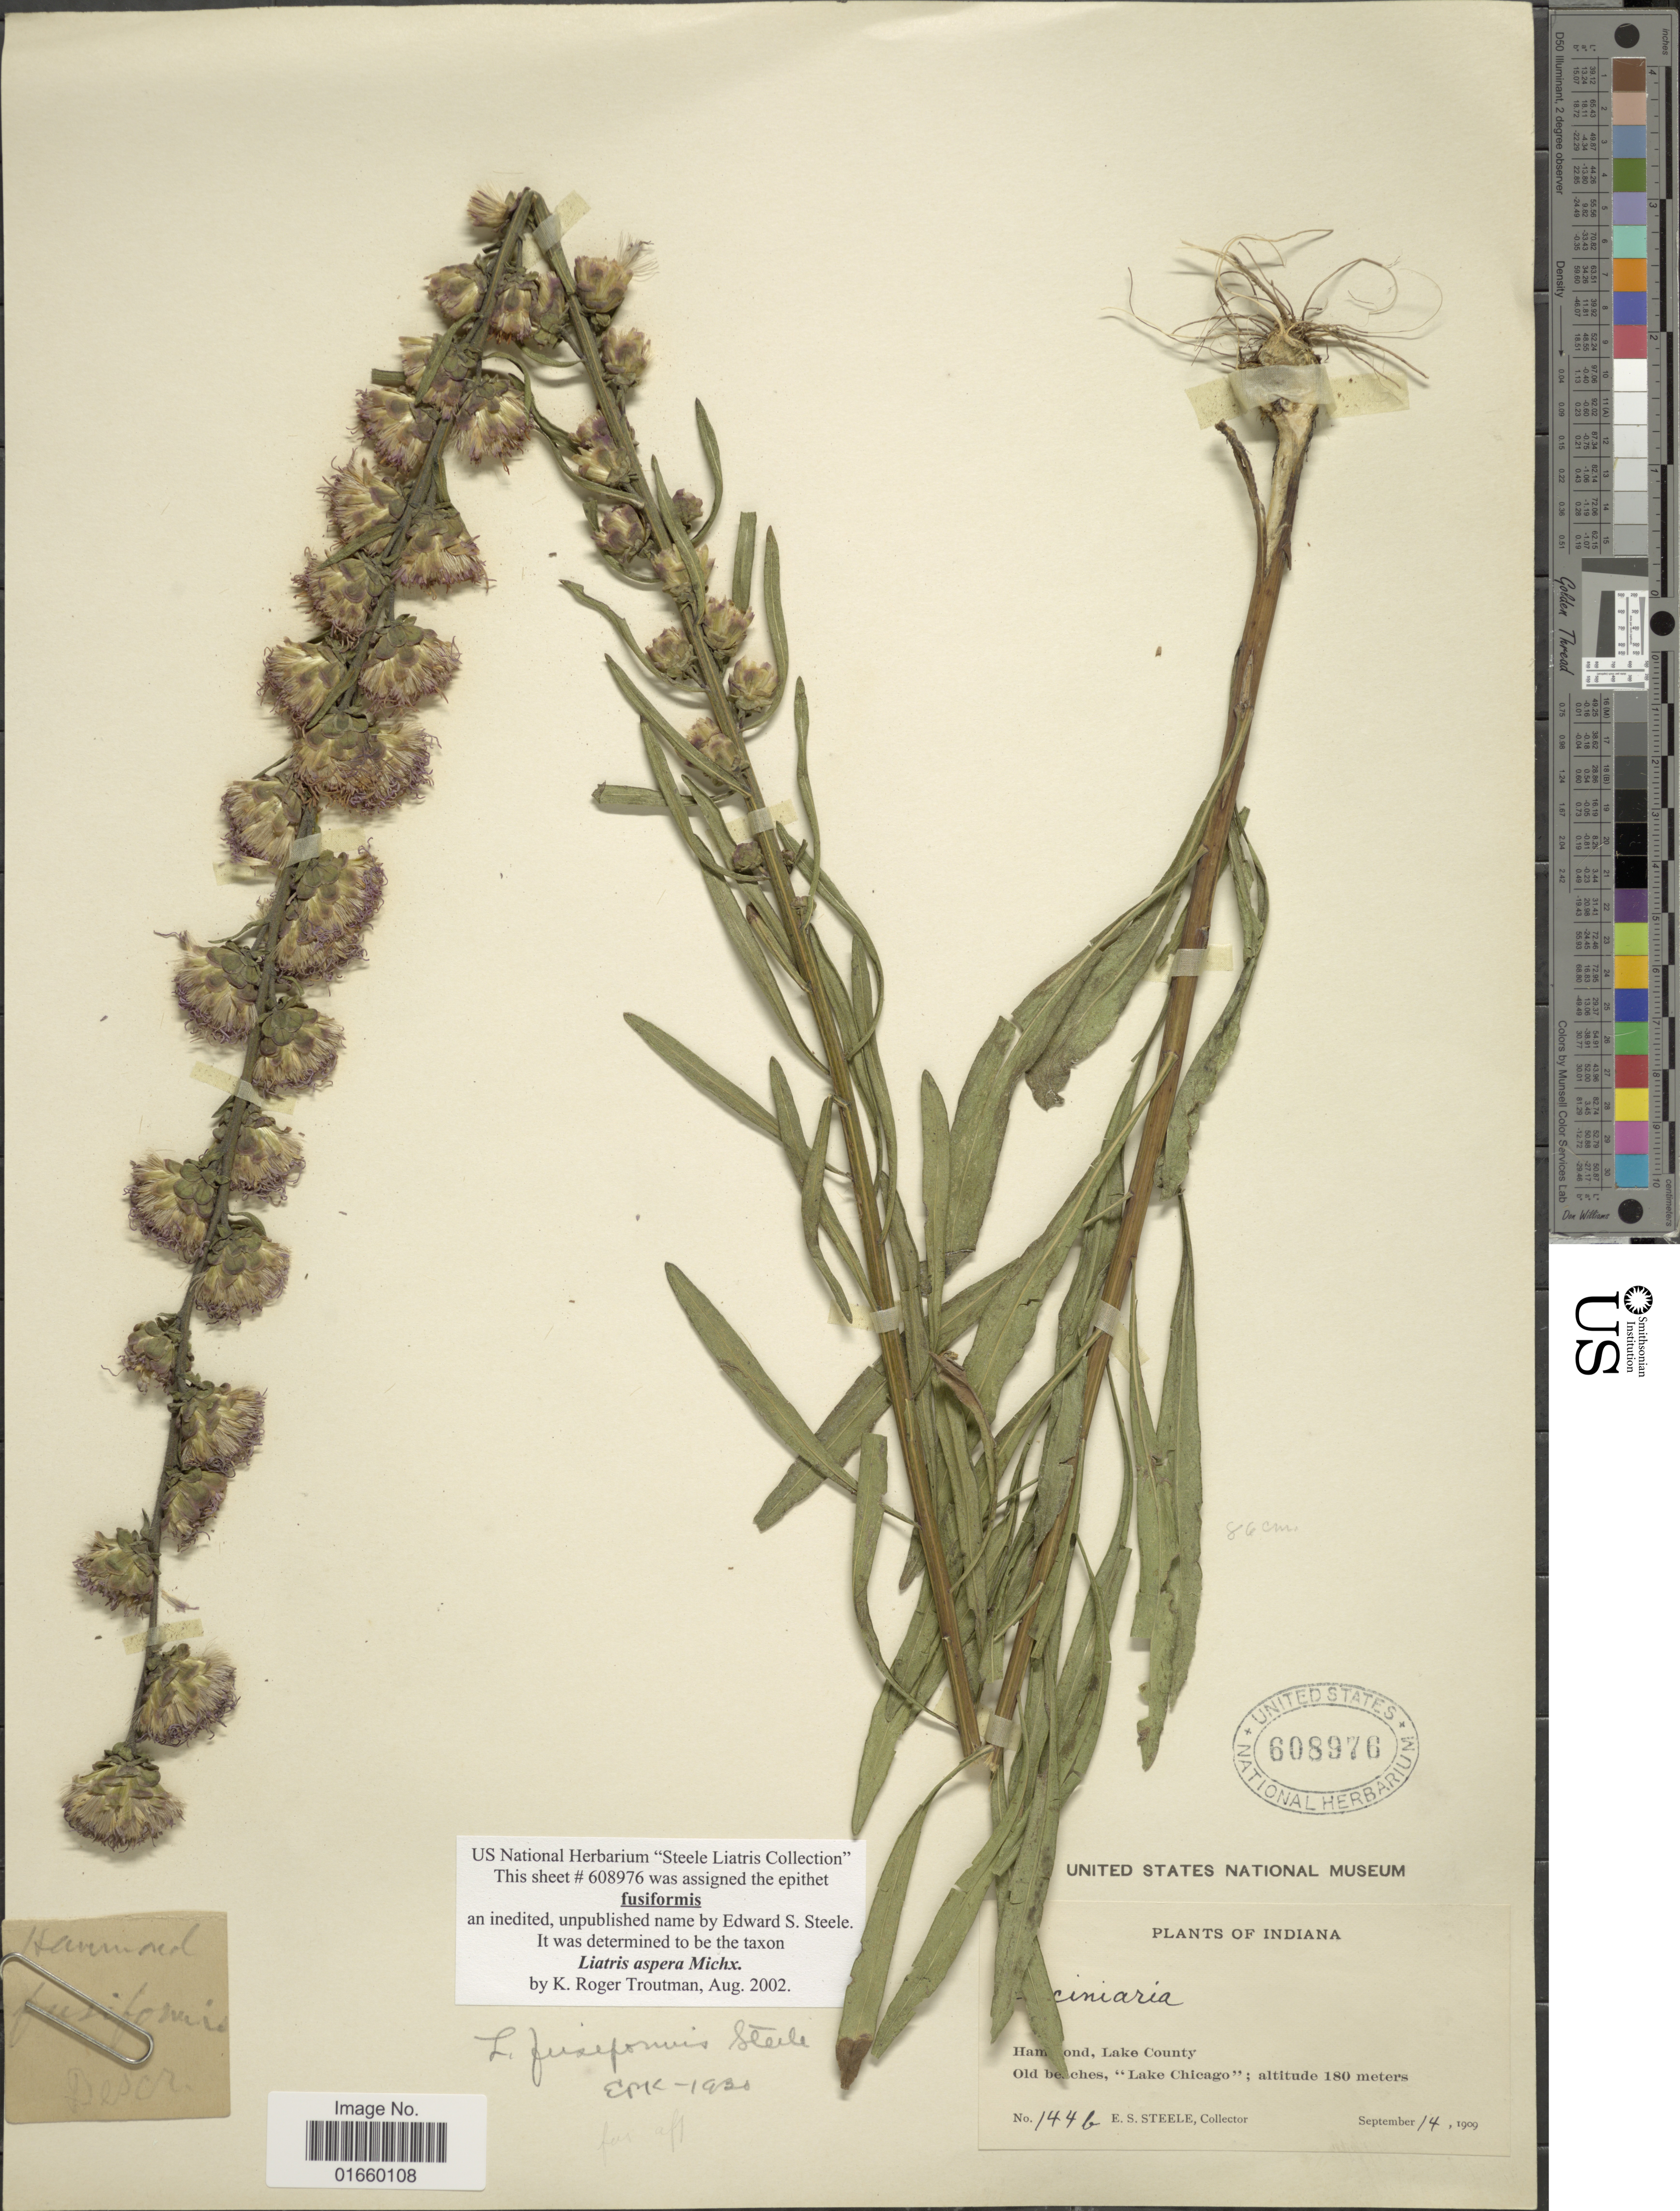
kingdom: Plantae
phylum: Tracheophyta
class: Magnoliopsida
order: Asterales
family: Asteraceae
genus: Liatris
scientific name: Liatris aspera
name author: Michx.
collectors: E. Steele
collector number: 144b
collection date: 1909-09-14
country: United States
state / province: Indiana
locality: Hammond, Lake County, Old Beaches, "Lake Chicago"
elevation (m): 180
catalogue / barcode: US 608976